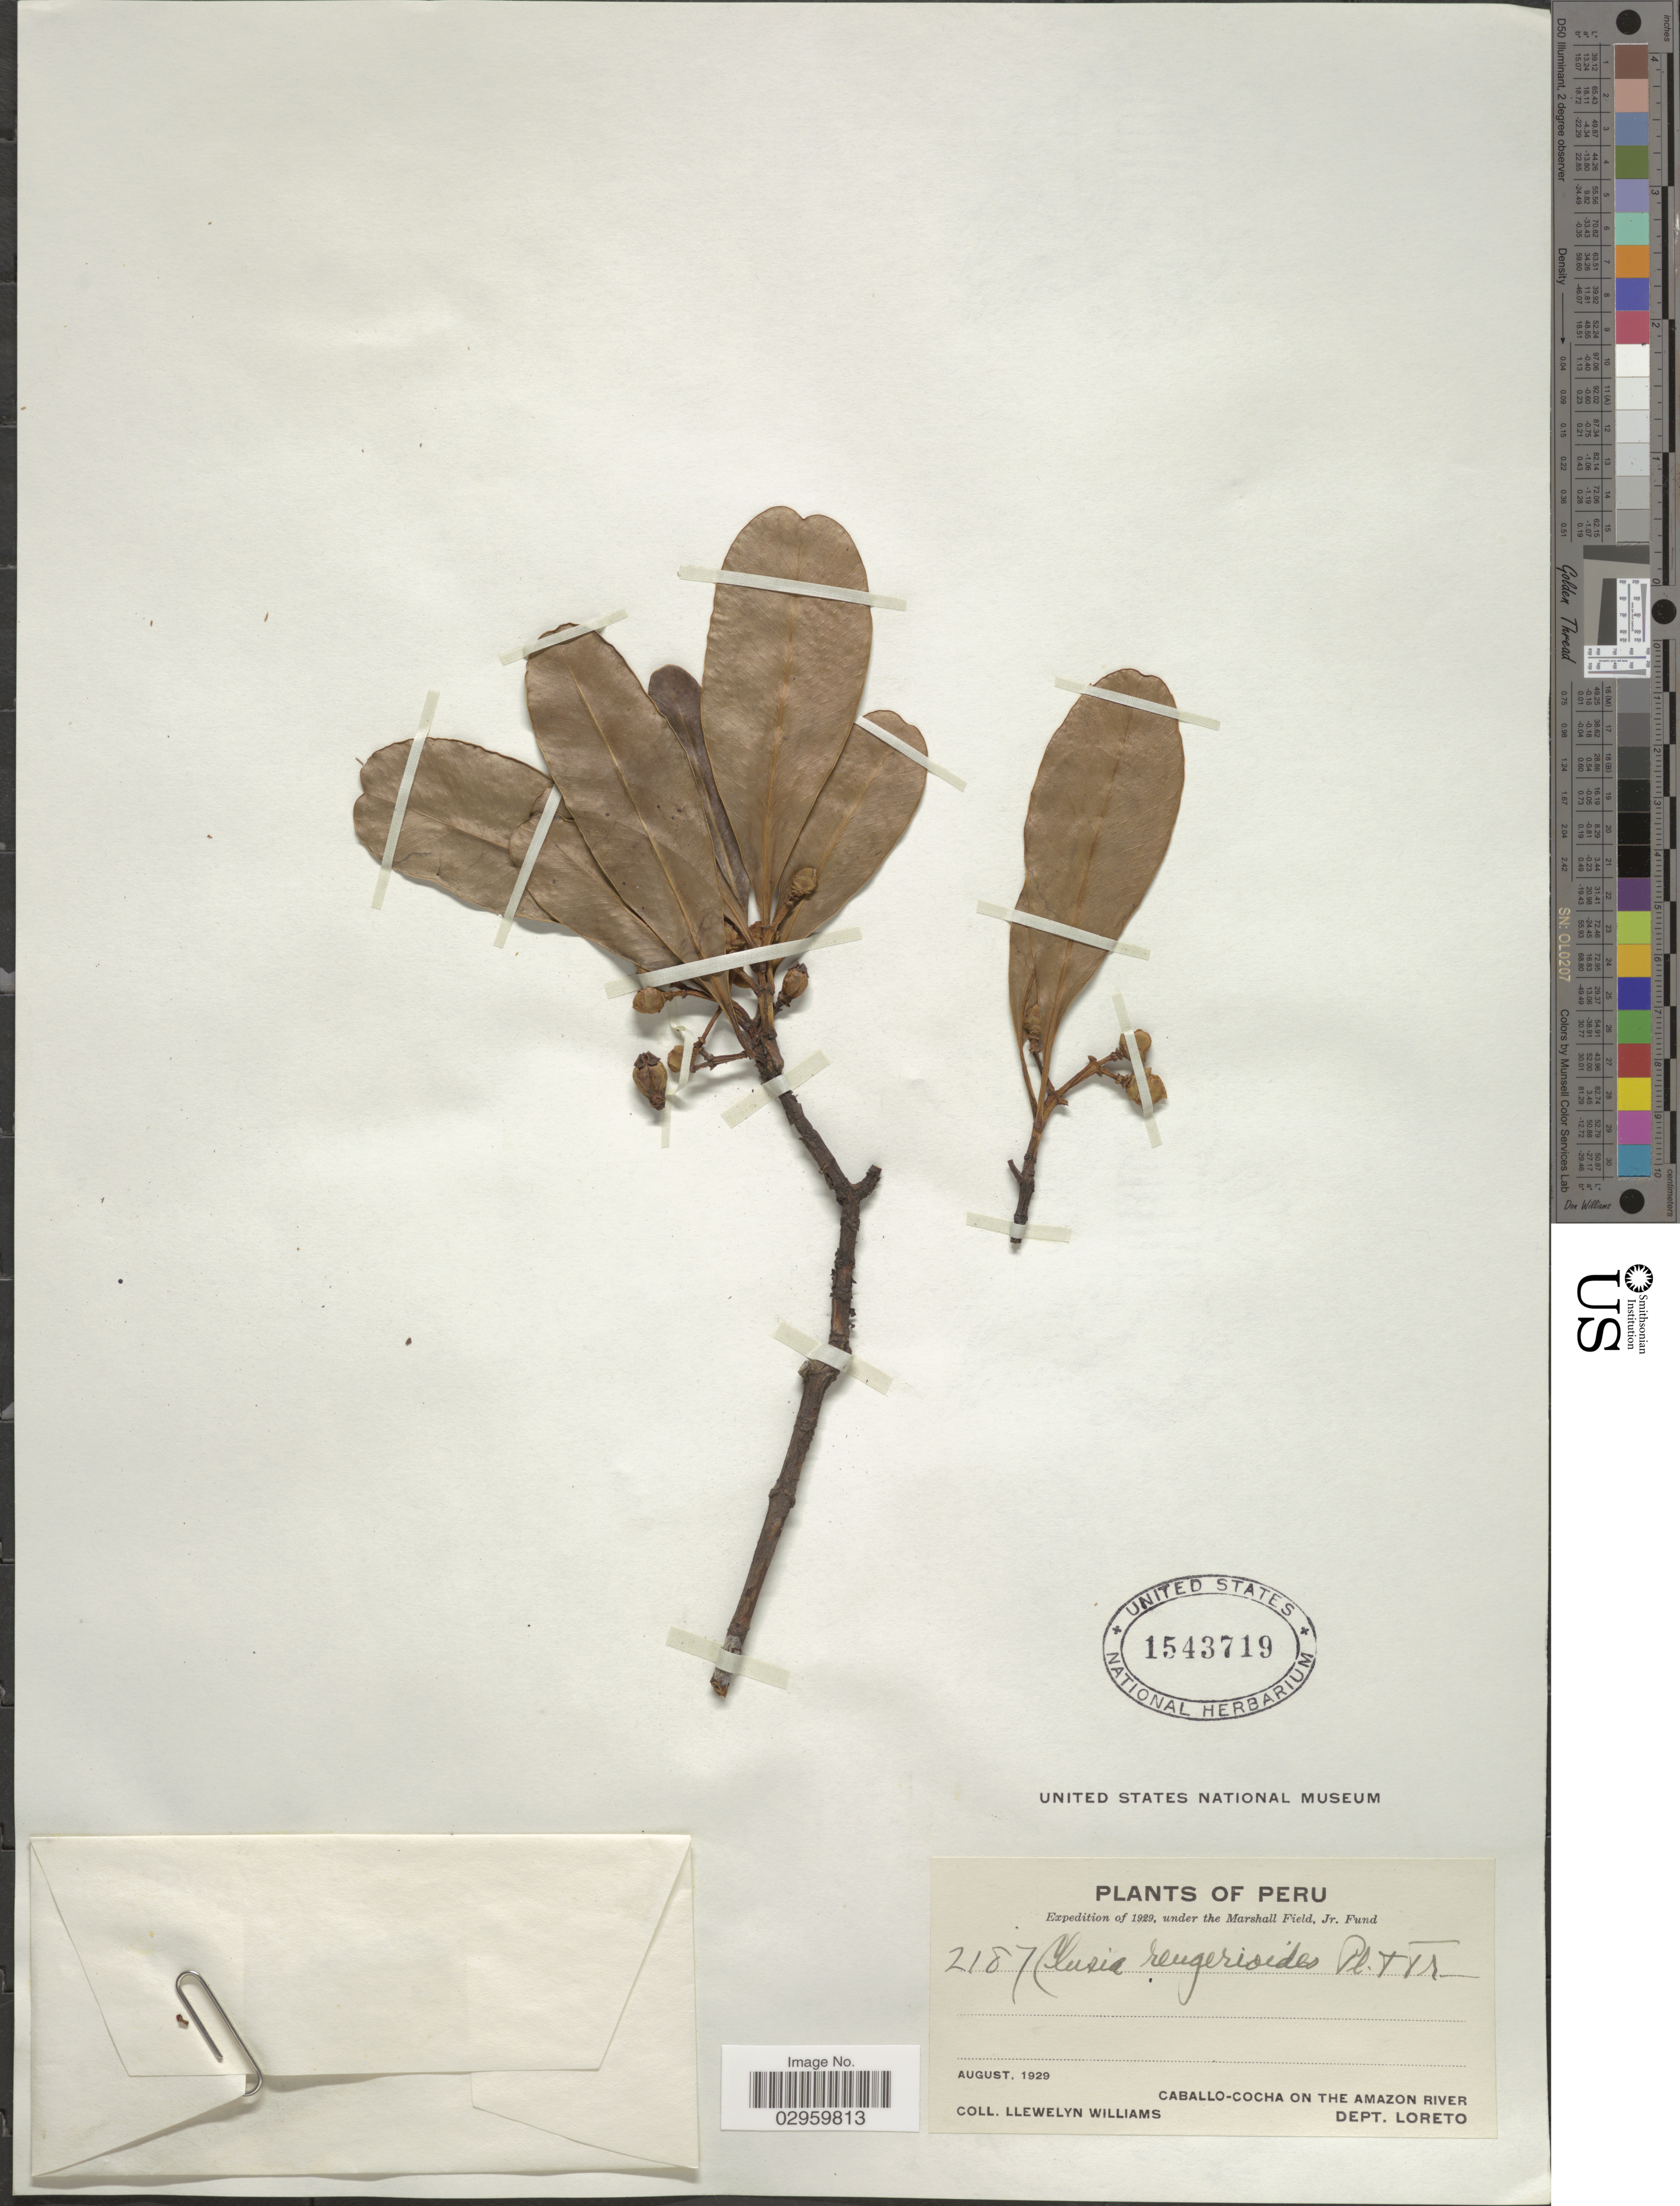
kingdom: Plantae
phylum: Tracheophyta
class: Magnoliopsida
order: Malpighiales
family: Clusiaceae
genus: Clusia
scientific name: Clusia renggerioides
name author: Planch. & Triana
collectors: Ll. Williams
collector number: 2187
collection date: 1929-08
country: Peru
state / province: Loreto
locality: Caballo-Cocha on the Amazon River, Dept. Loreto.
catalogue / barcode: US 1543719